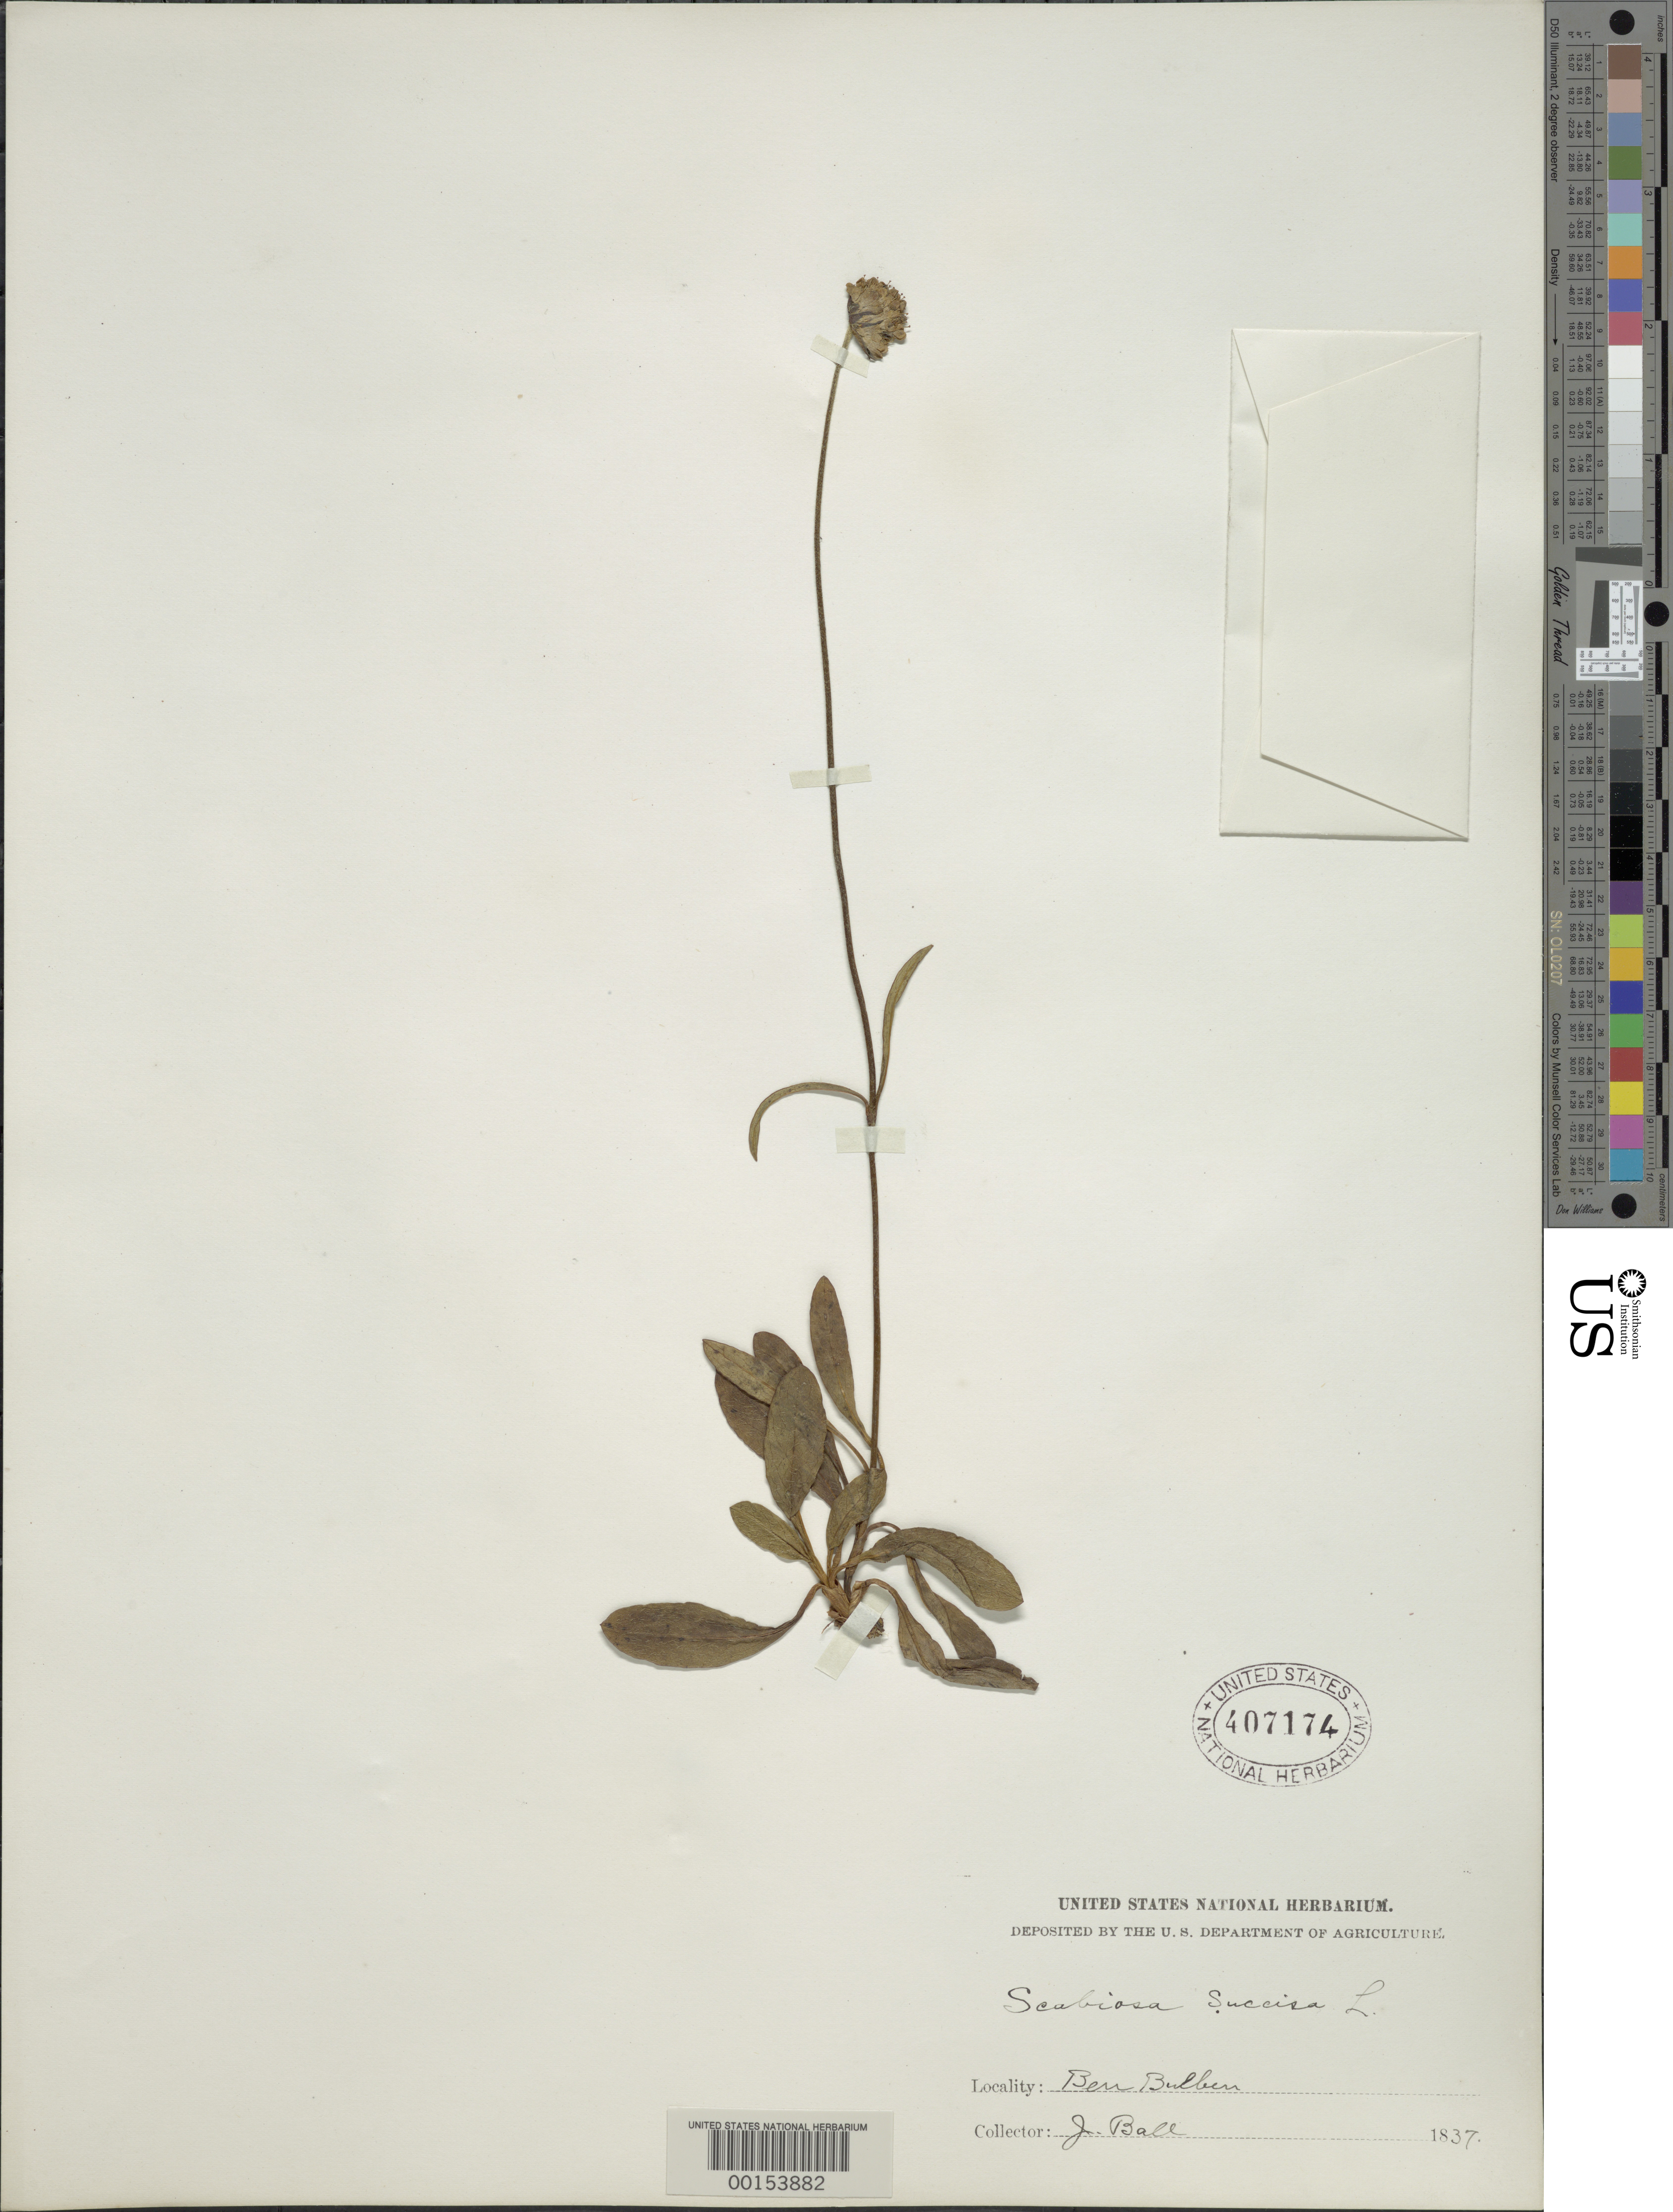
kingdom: Plantae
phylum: Tracheophyta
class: Magnoliopsida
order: Dipsacales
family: Caprifoliaceae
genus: Succisa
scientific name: Succisa succisa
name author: L.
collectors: J. Ball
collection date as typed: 1837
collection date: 1837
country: Ireland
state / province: Connaught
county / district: Sligo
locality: Ben Bulben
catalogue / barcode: US 407174